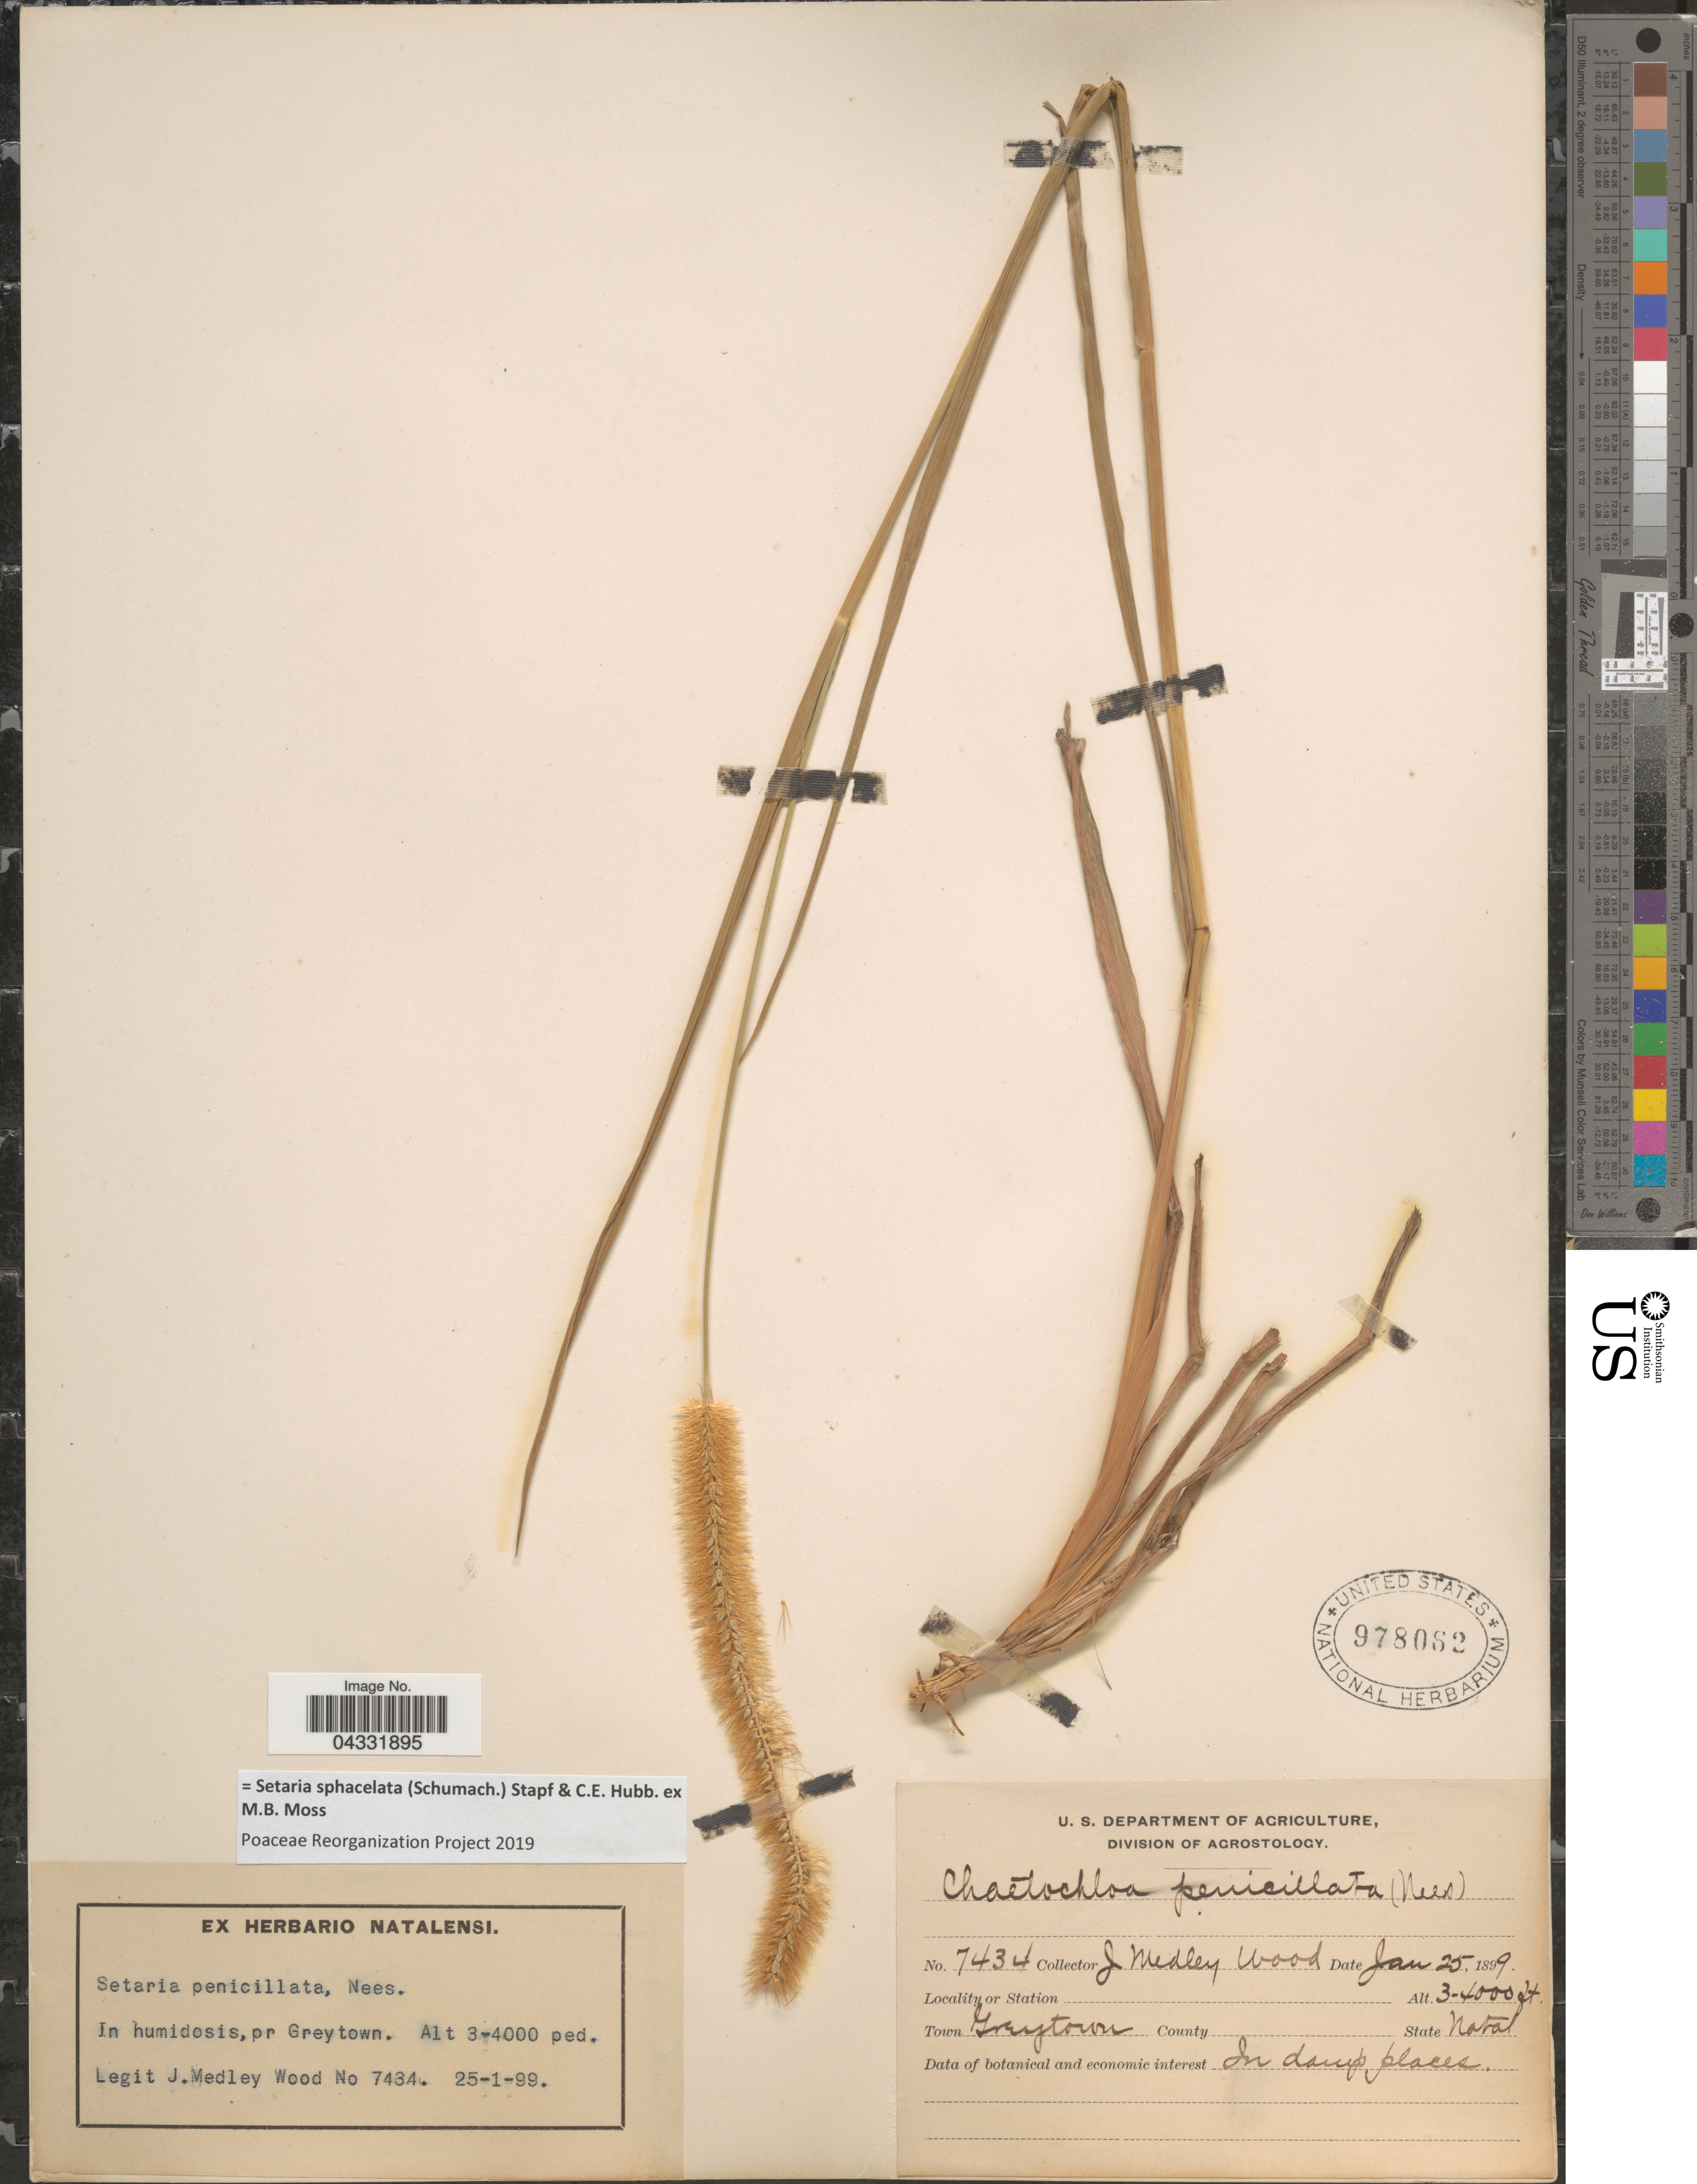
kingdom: Plantae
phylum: Tracheophyta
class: Liliopsida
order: Poales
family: Poaceae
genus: Setaria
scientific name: Setaria sphacelata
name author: (Schumach.) Stapf & Hubb. ex Moss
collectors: J. Medley Wood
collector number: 7434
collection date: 1899-01-25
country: South Africa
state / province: KwaZulu-Natal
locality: In humidosis, pr. Greytown. Town Greytown.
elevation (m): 914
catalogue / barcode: US 978062